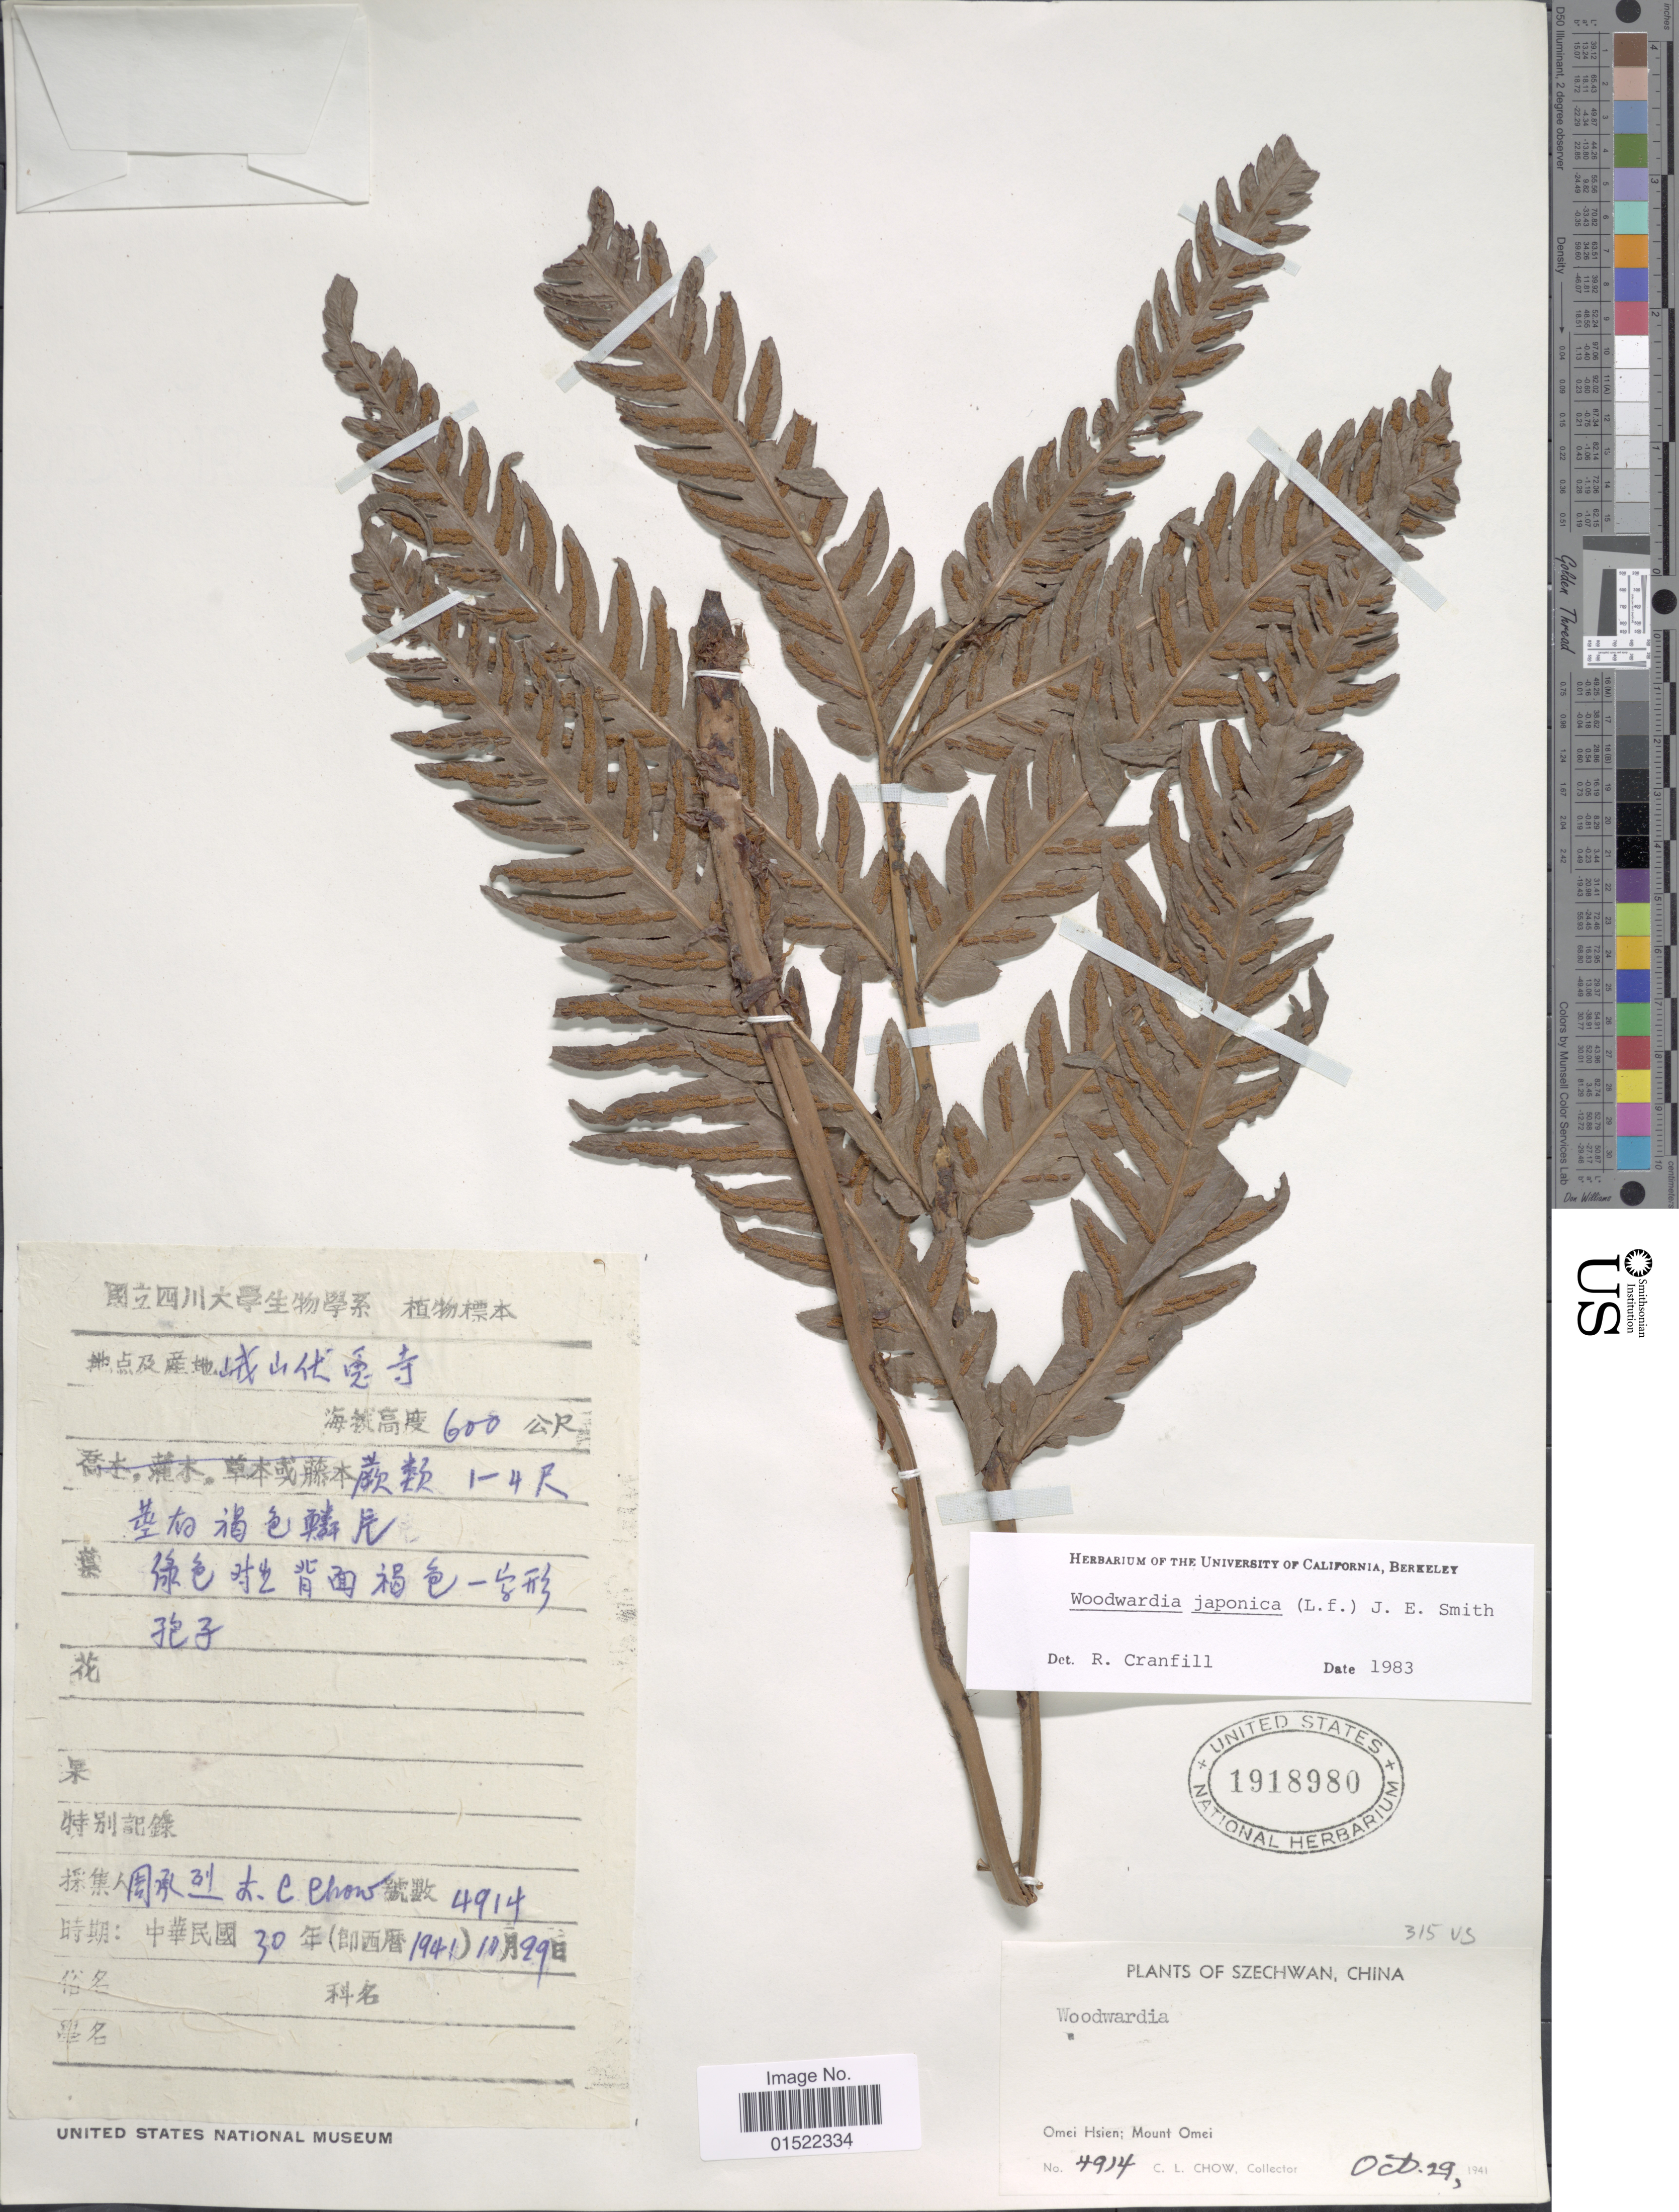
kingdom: Plantae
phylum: Tracheophyta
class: Polypodiopsida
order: Polypodiales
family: Blechnaceae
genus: Woodwardia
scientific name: Woodwardia japonica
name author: (L. f.) Sm.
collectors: C. Chow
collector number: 4914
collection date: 1941-10-29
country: China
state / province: Sichuan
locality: Szechwan, Omei Hsien, Mount Omei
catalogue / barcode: US 1918980